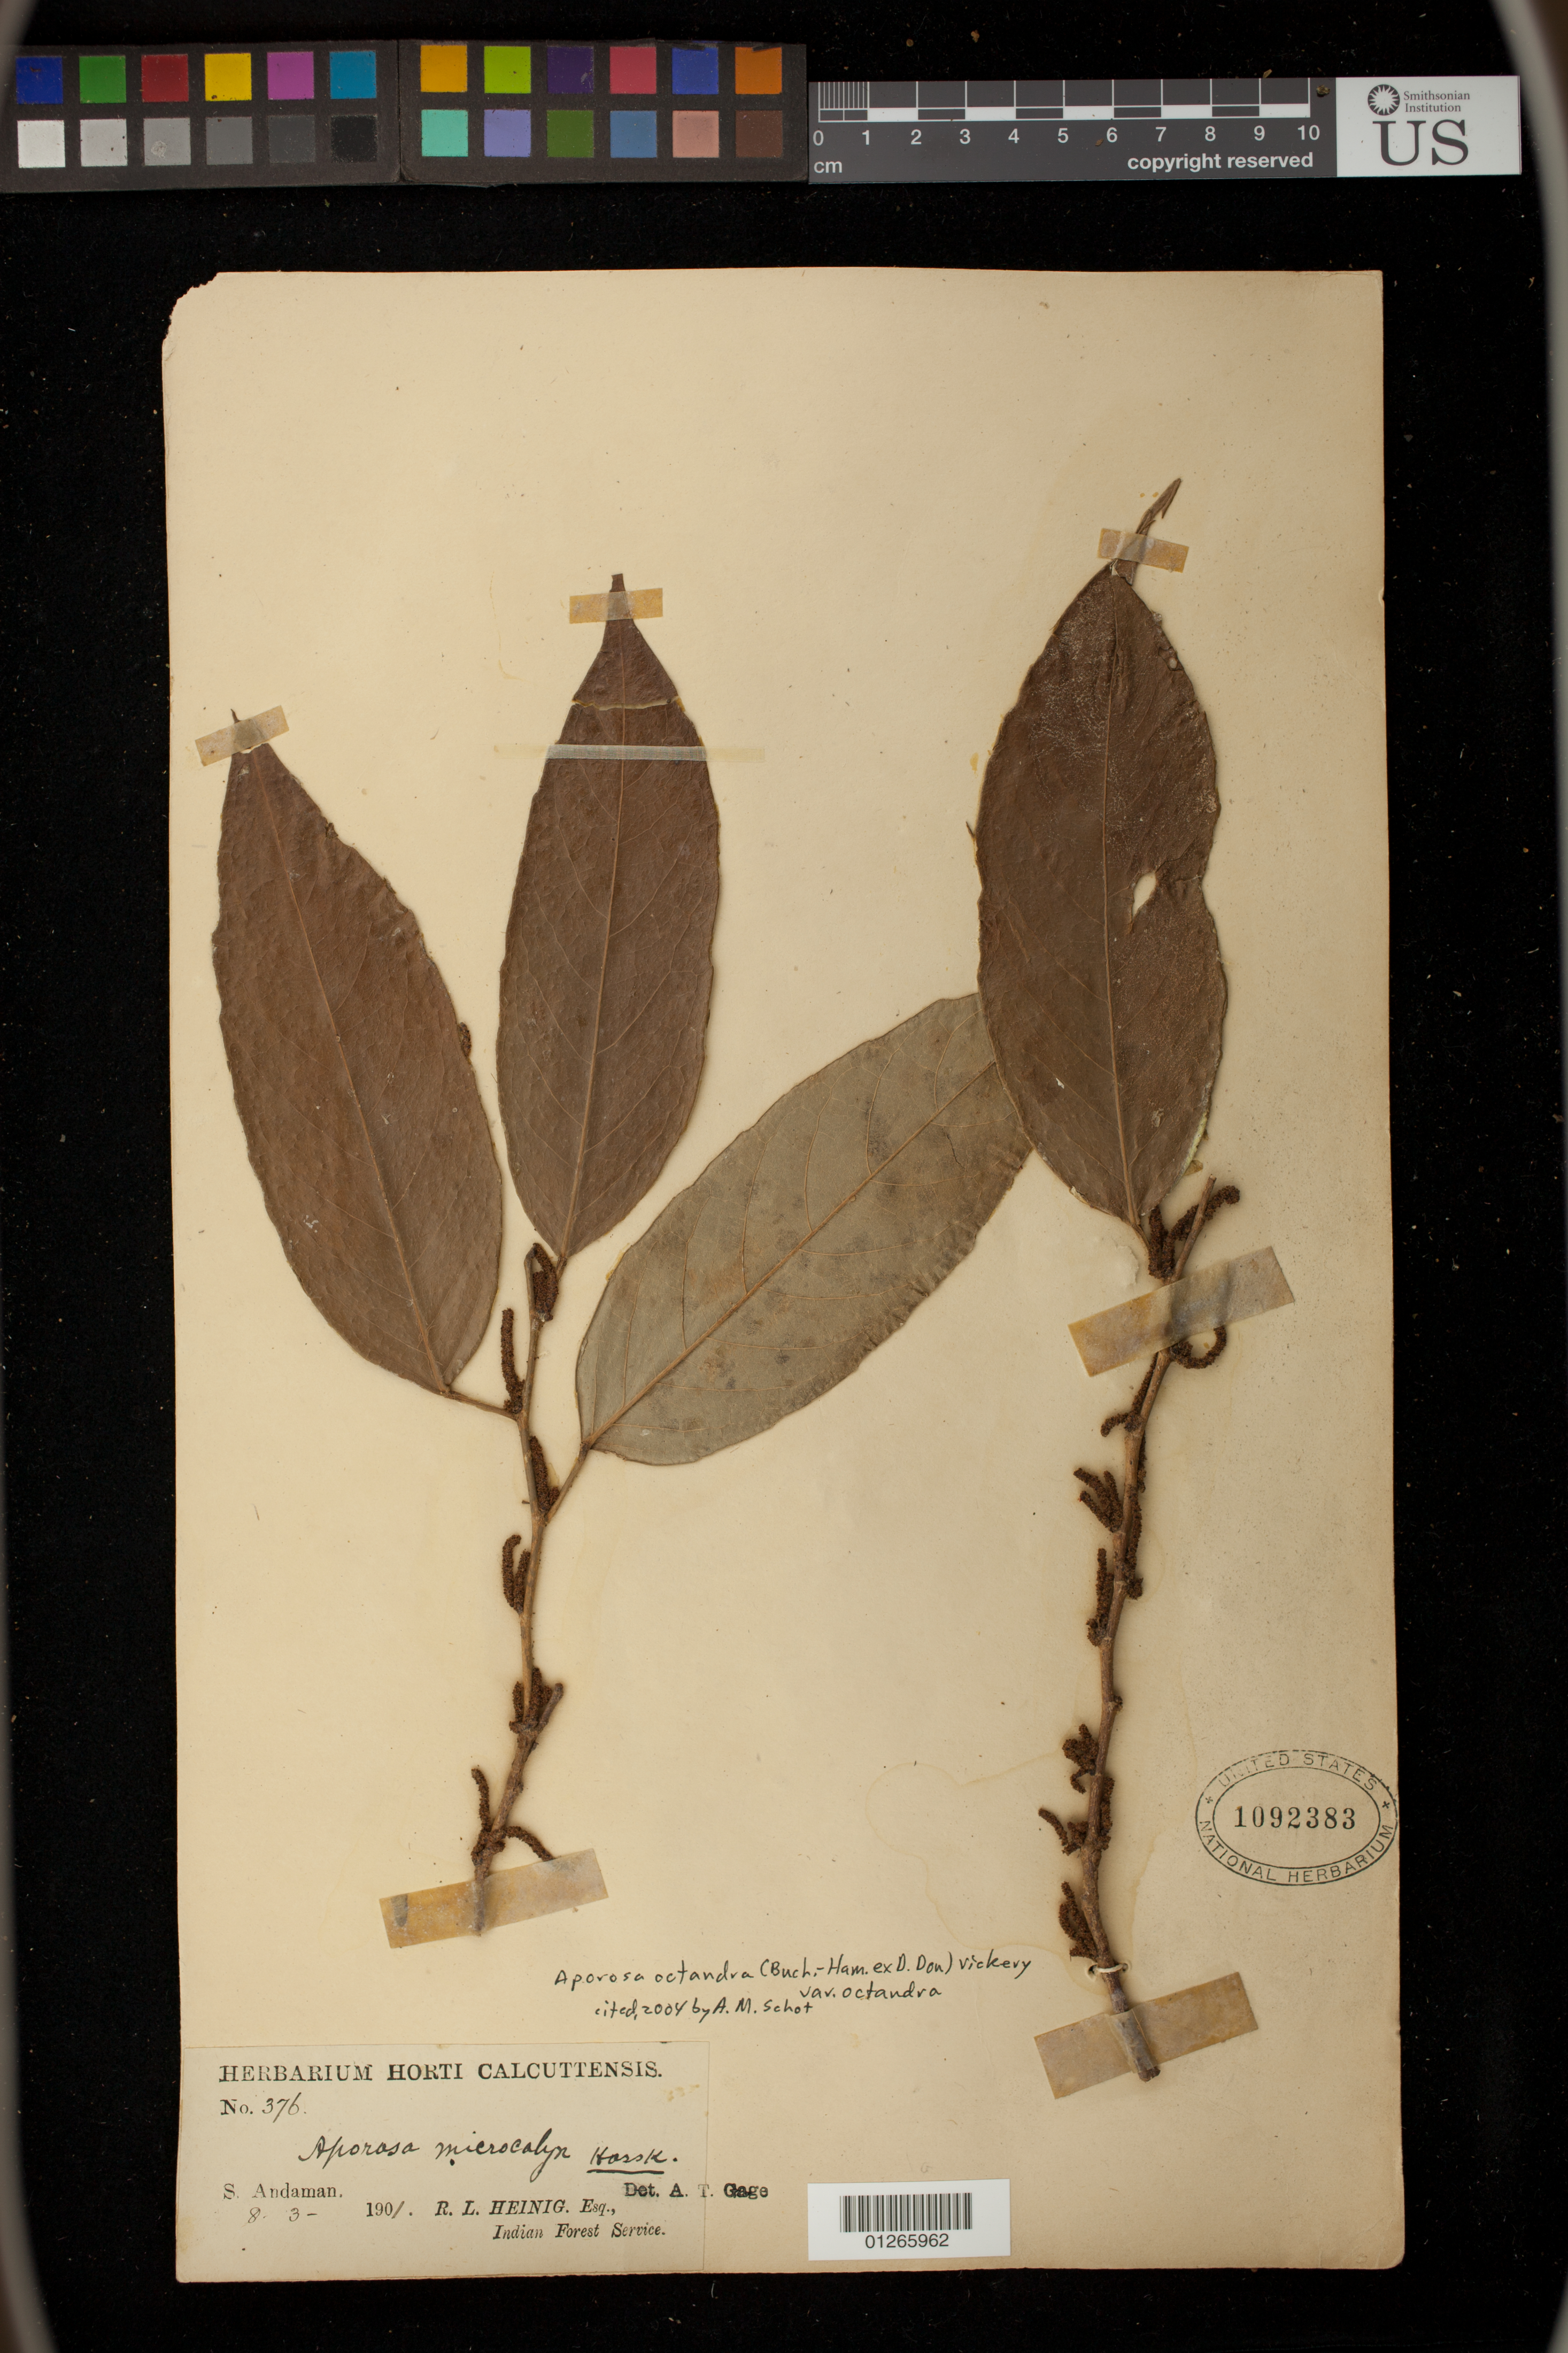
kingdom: Plantae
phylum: Tracheophyta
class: Magnoliopsida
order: Malpighiales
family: Phyllanthaceae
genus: Aporosa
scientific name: Aporosa octandra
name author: (Buch.-Ham. & D. Don) Vickery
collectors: S. Andaman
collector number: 376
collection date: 1901-08-03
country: India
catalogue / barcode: US 1092383